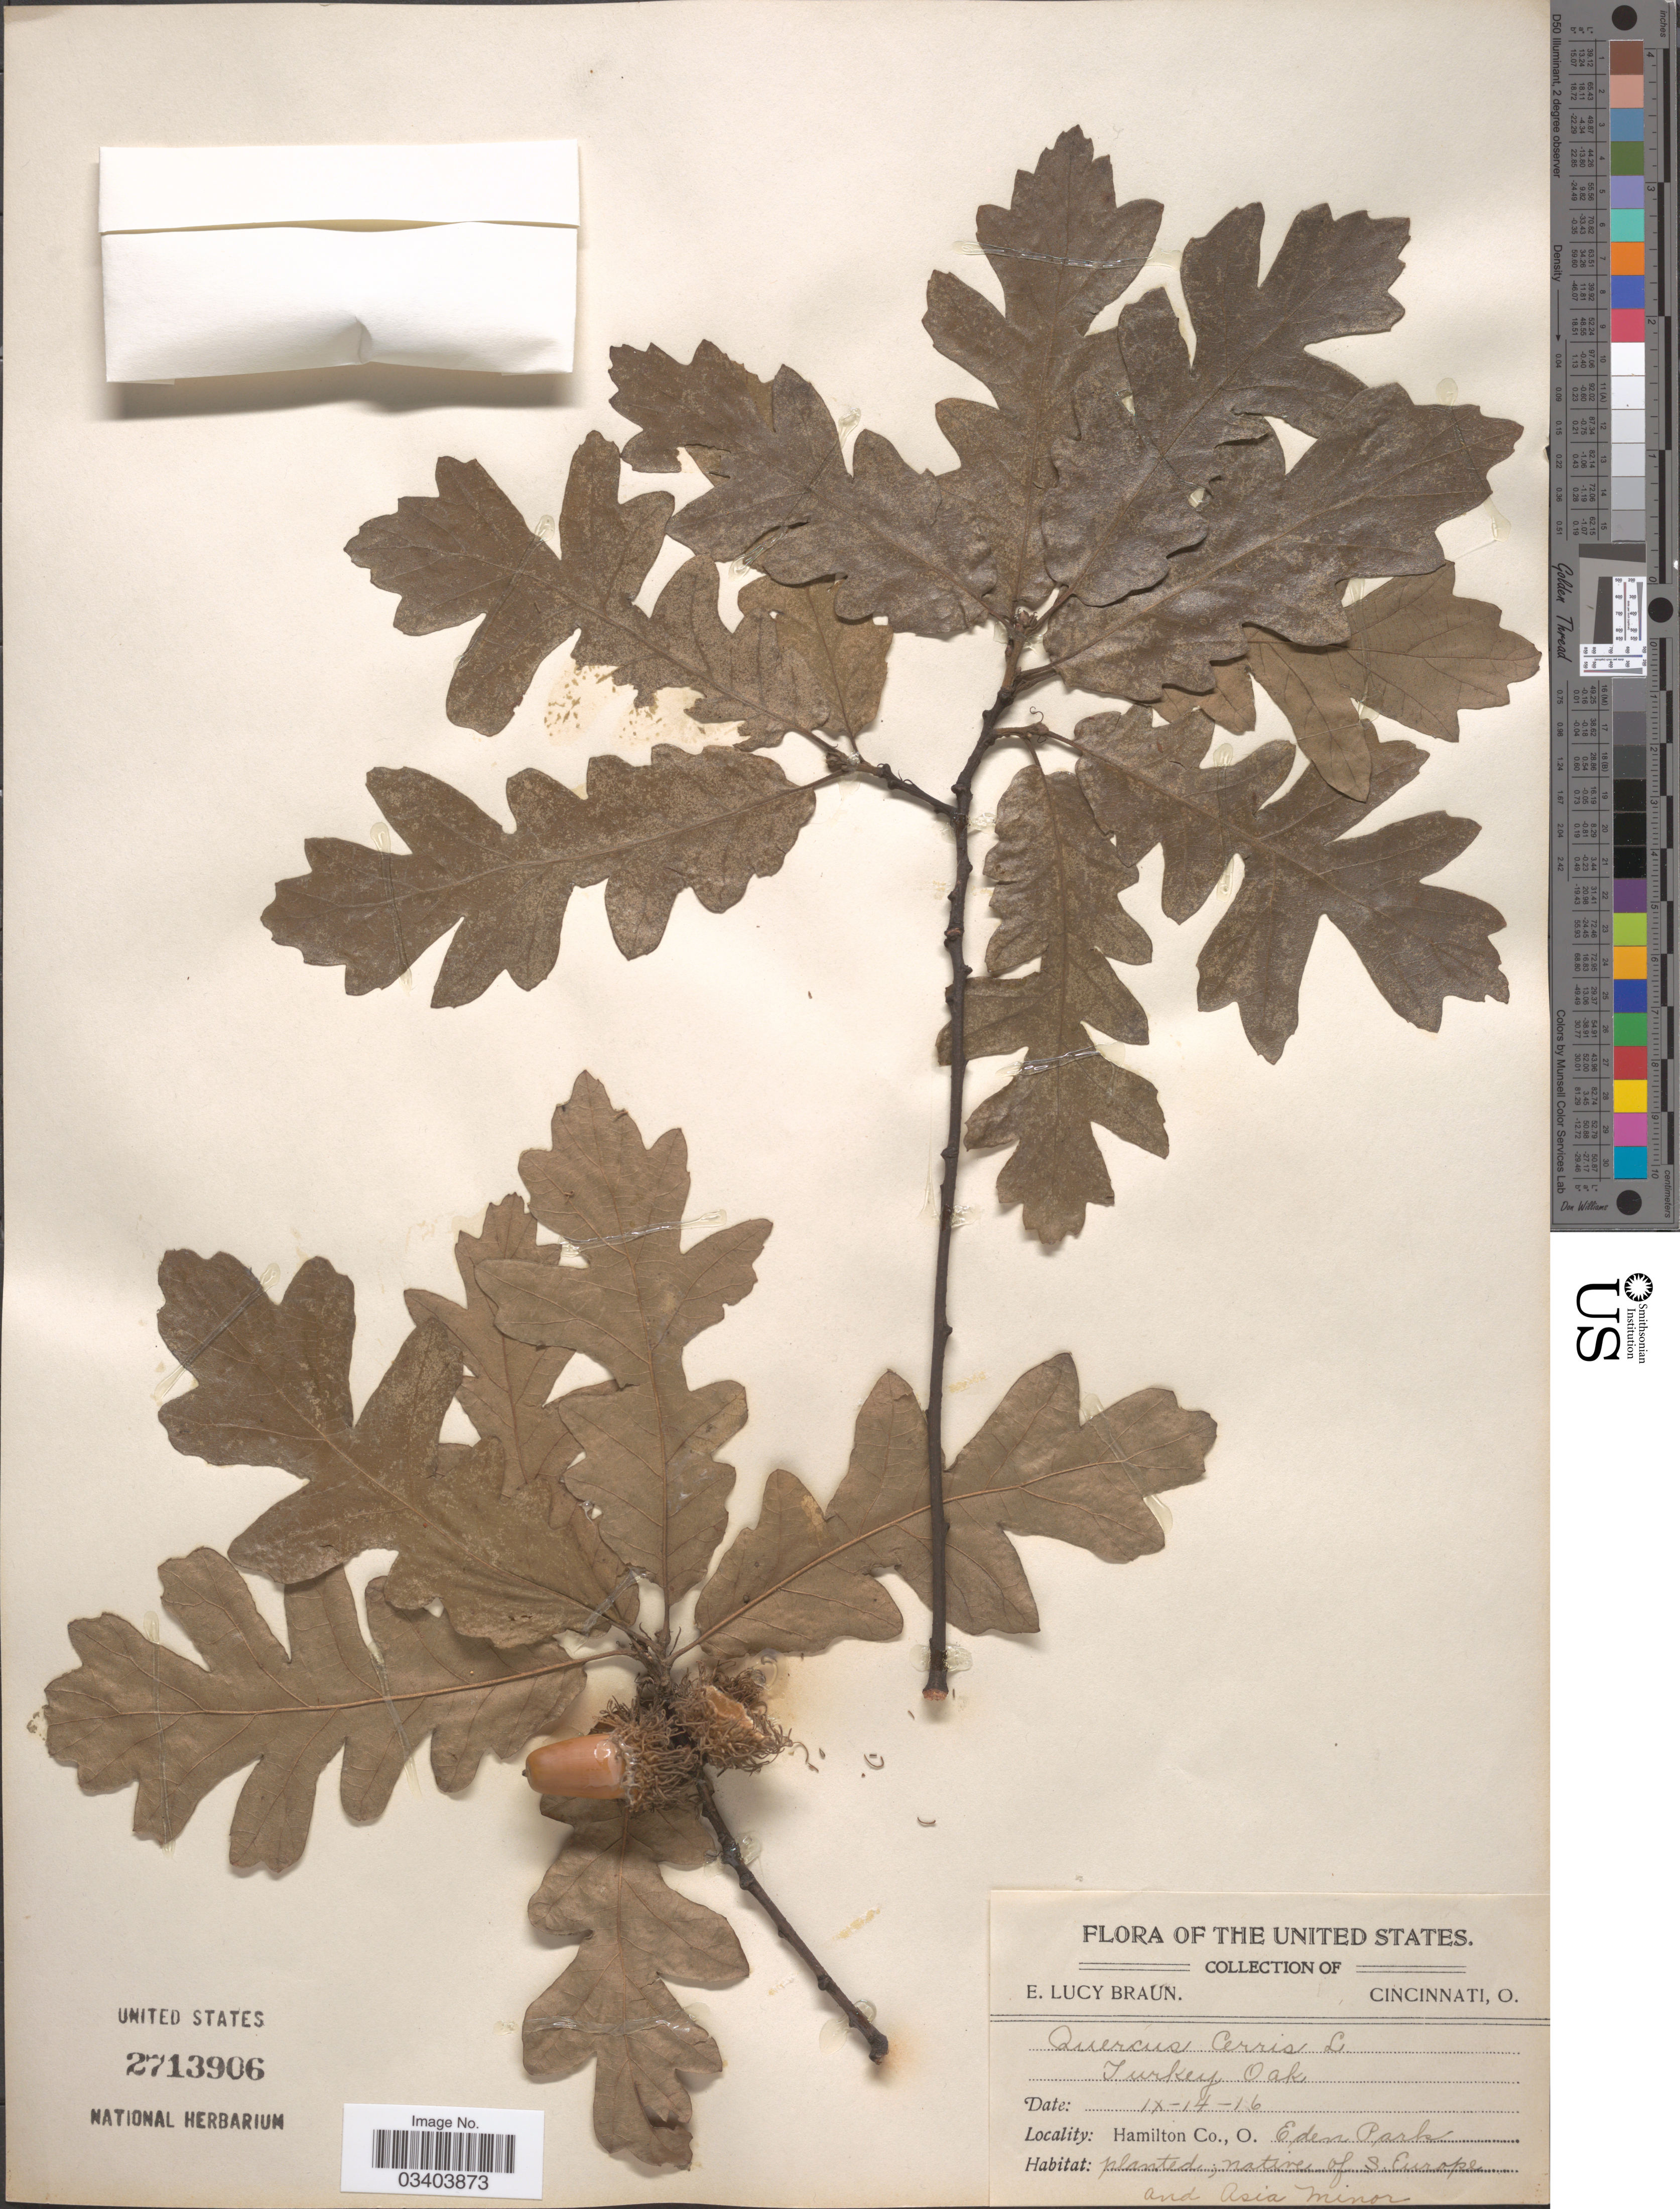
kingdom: Plantae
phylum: Tracheophyta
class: Magnoliopsida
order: Fagales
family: Fagaceae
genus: Quercus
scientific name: Quercus cerris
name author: L.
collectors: E. L. Braun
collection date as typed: Transcribed d/m/y: 14/9/16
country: United States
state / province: Ohio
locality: Hamilton Co. Eden Park.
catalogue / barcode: US 2713906